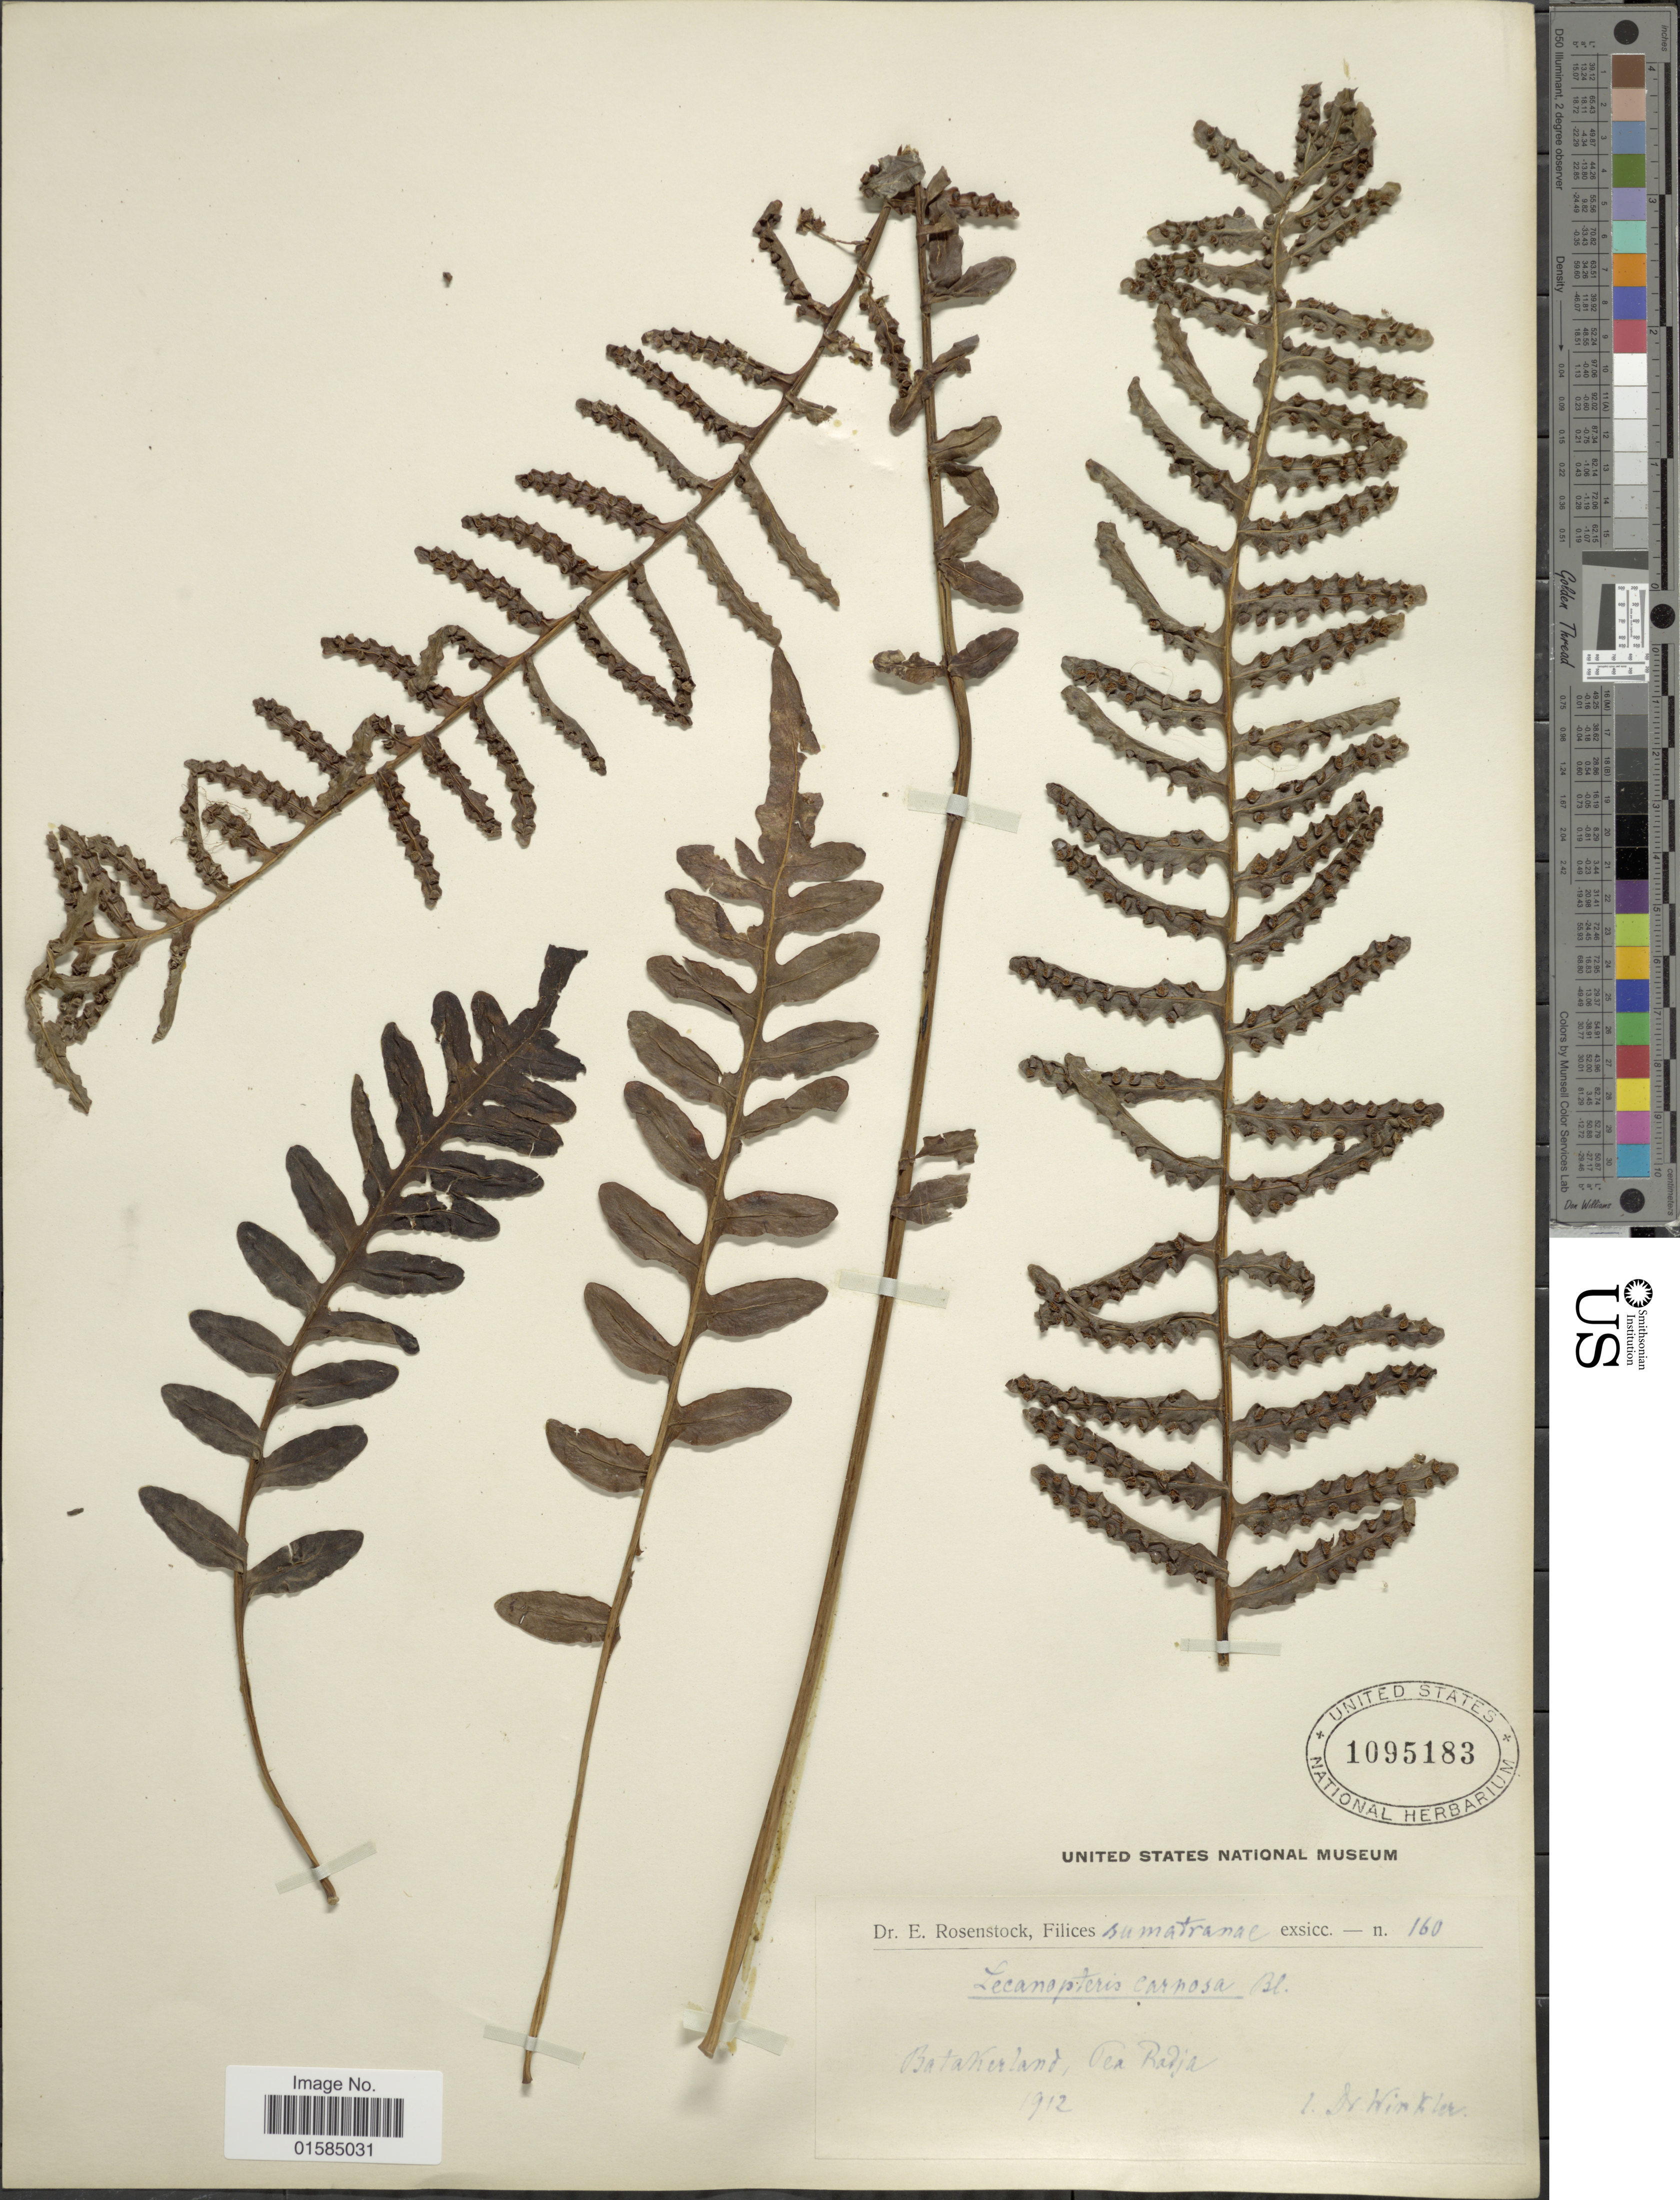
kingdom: Plantae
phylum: Tracheophyta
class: Polypodiopsida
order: Polypodiales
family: Polypodiaceae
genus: Lecanopteris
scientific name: Lecanopteris carnosa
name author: (Reinw.) Blume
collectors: E. Rosenstock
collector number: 160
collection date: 1912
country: Indonesia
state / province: Sumatra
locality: Sumatranae, Batavierland, Tea Radja [interpreted]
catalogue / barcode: US 1095183